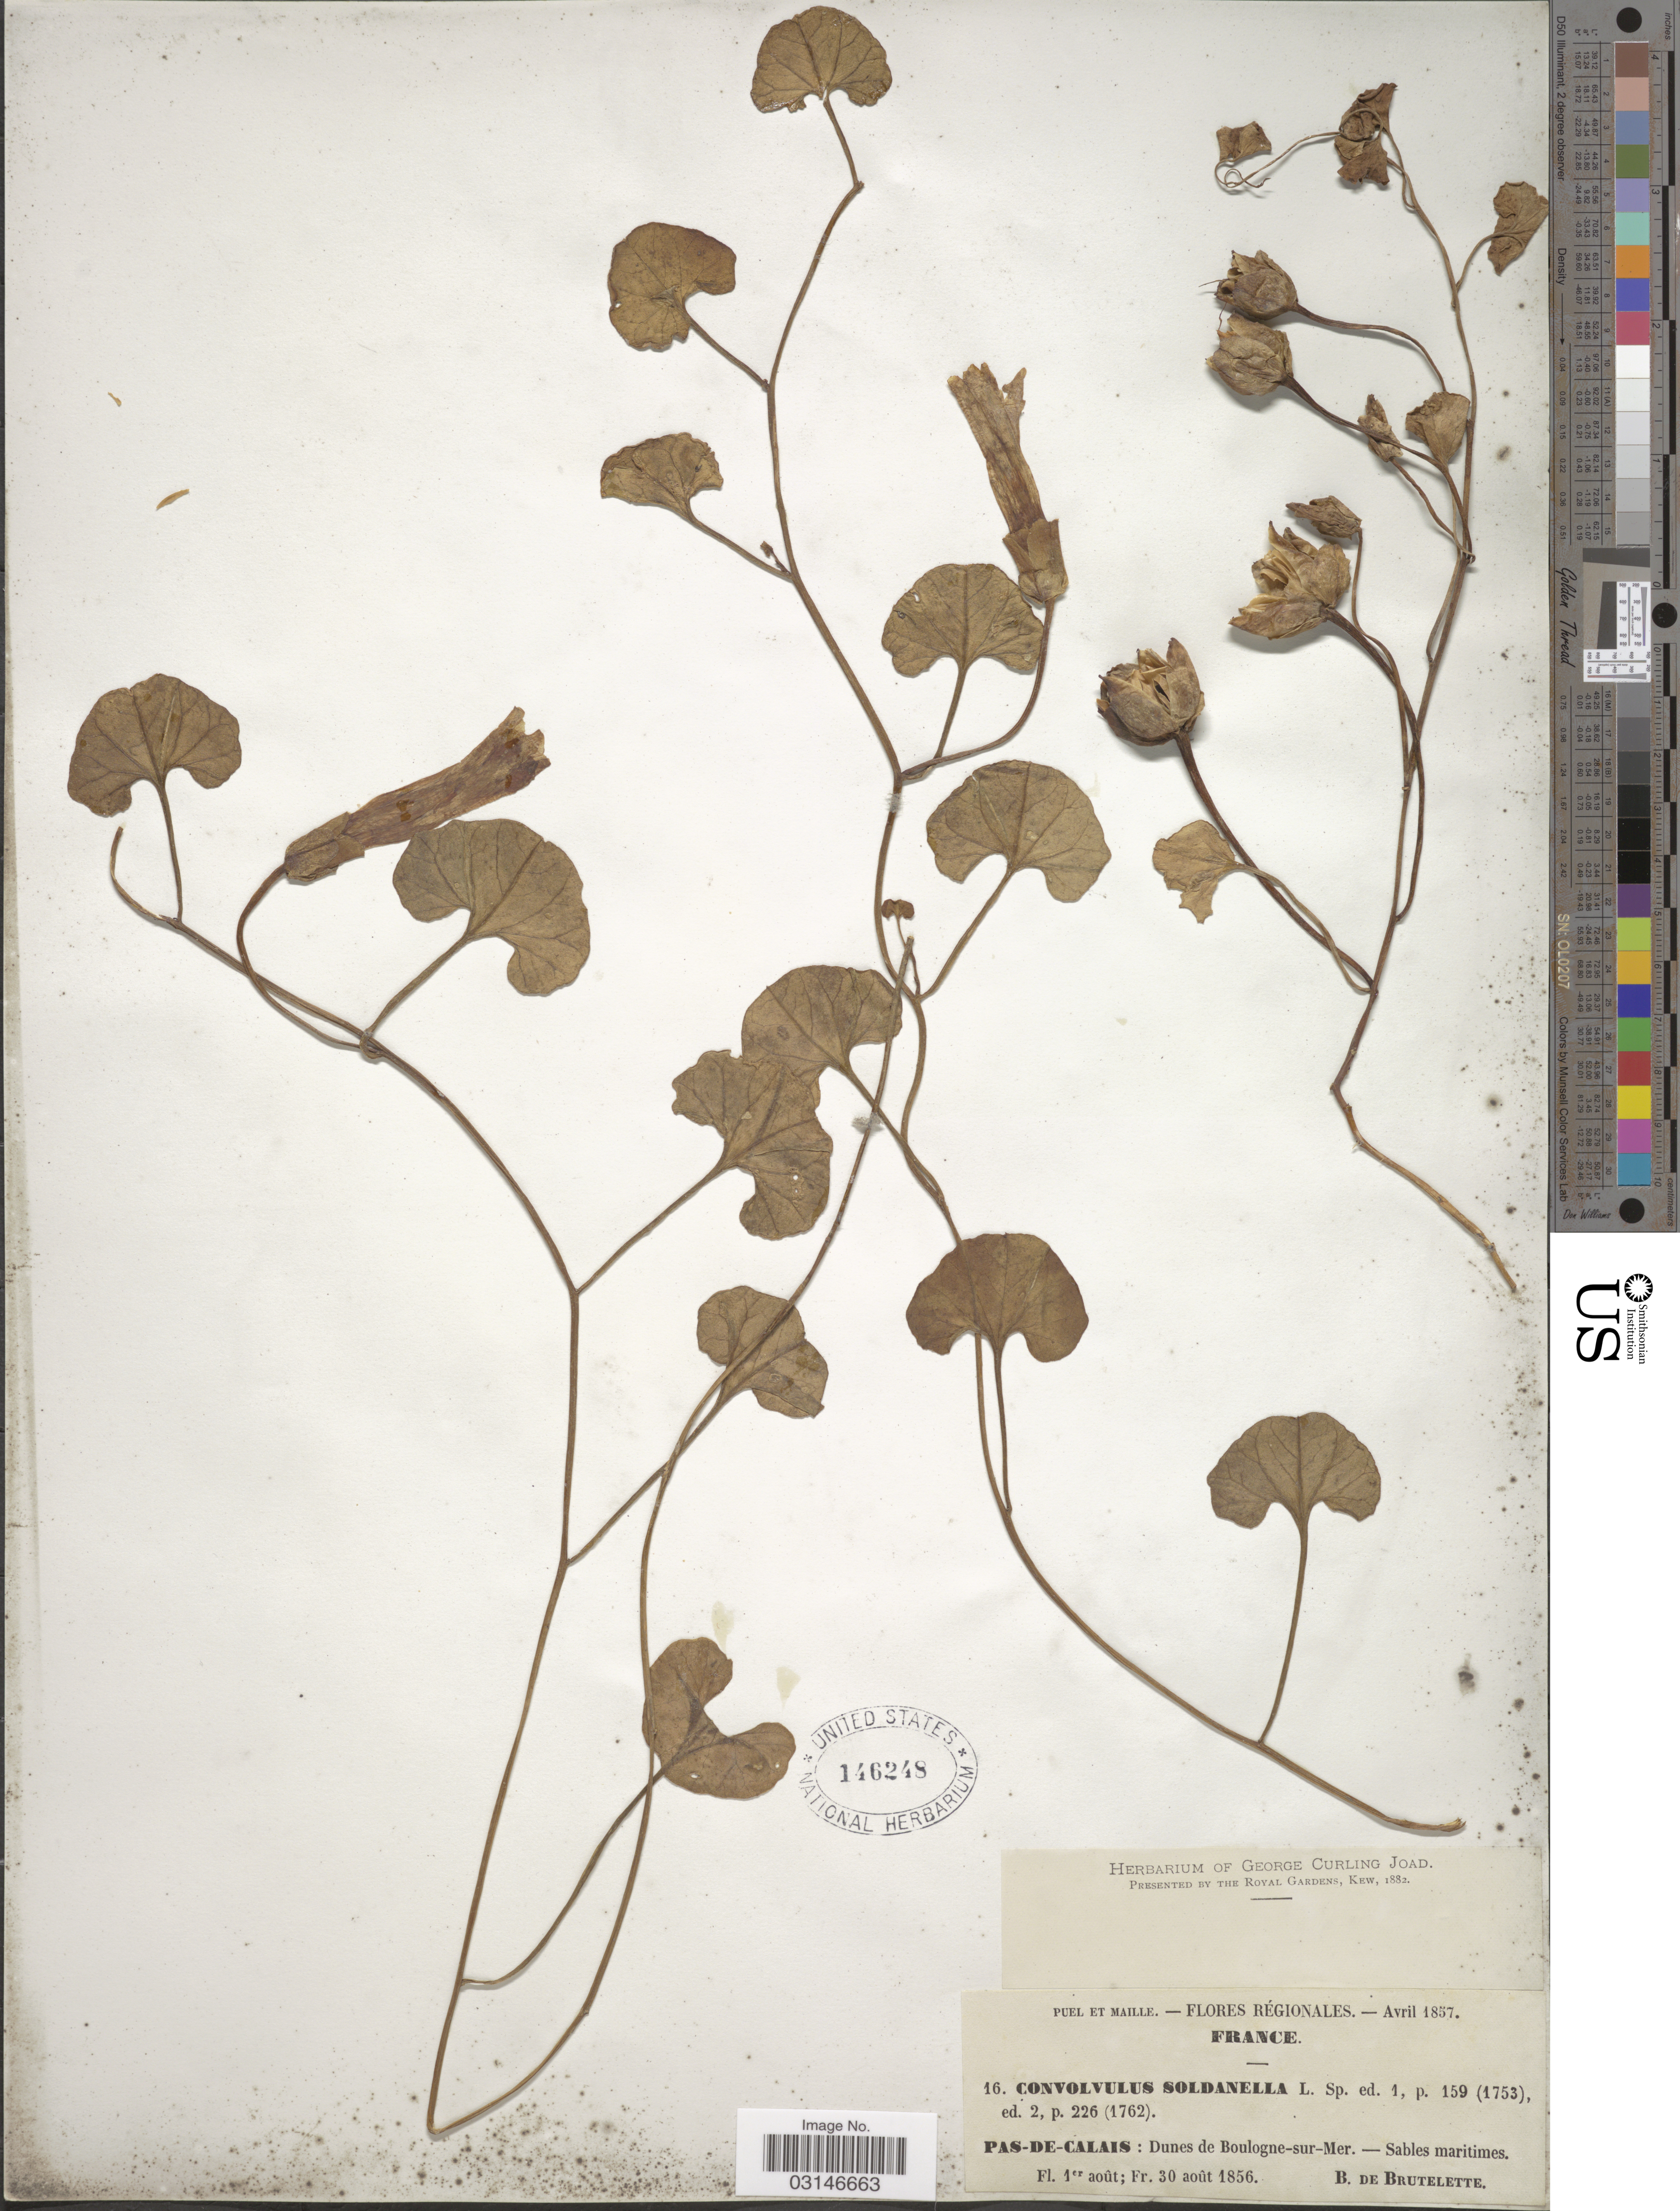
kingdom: Plantae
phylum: Tracheophyta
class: Magnoliopsida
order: Solanales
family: Convolvulaceae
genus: Calystegia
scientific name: Calystegia soldanella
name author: (L.) R. Br.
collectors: B. Brutelette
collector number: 16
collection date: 1857-04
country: France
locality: Régionales. Pas-de-Calais: Dunes de Boulogne-sur-Mer. Sables maritimes.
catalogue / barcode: US 146248